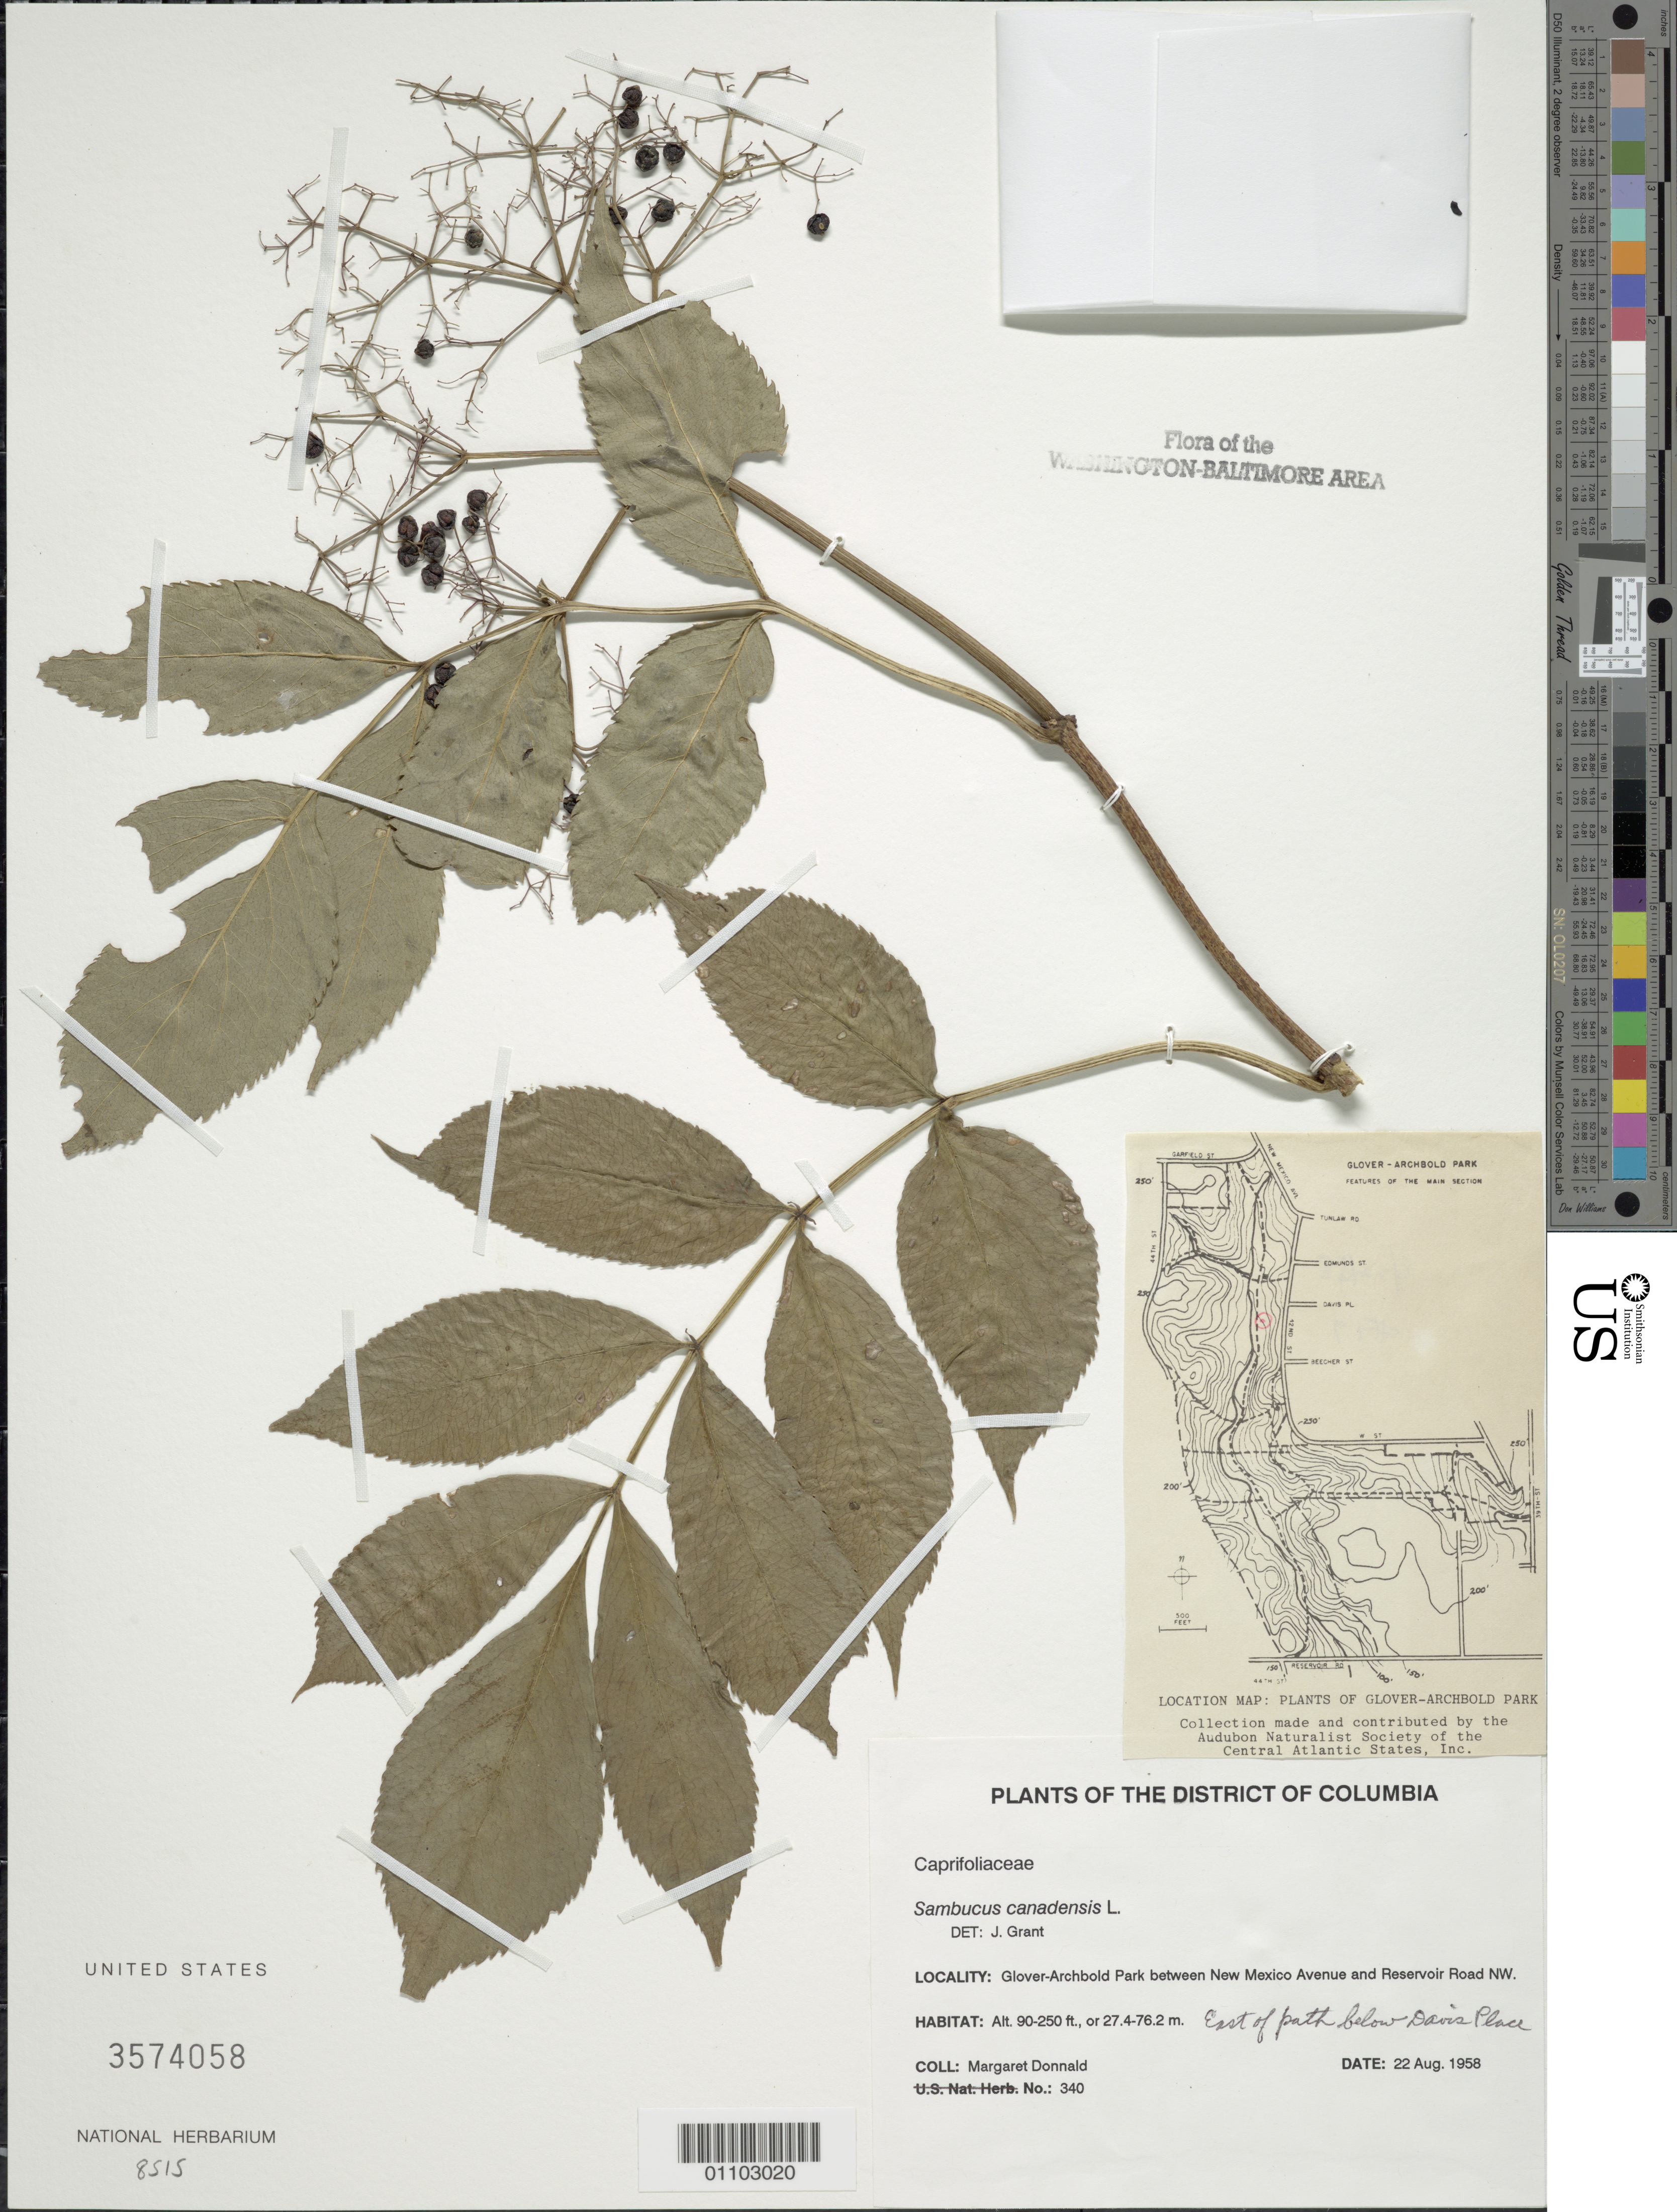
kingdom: Plantae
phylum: Tracheophyta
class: Magnoliopsida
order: Dipsacales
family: Viburnaceae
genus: Sambucus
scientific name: Sambucus canadensis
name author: L.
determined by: Grant, J.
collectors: M. Donnald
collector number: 340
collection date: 1958-08-22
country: United States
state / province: District of Columbia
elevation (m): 27.4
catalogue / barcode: US 3574058